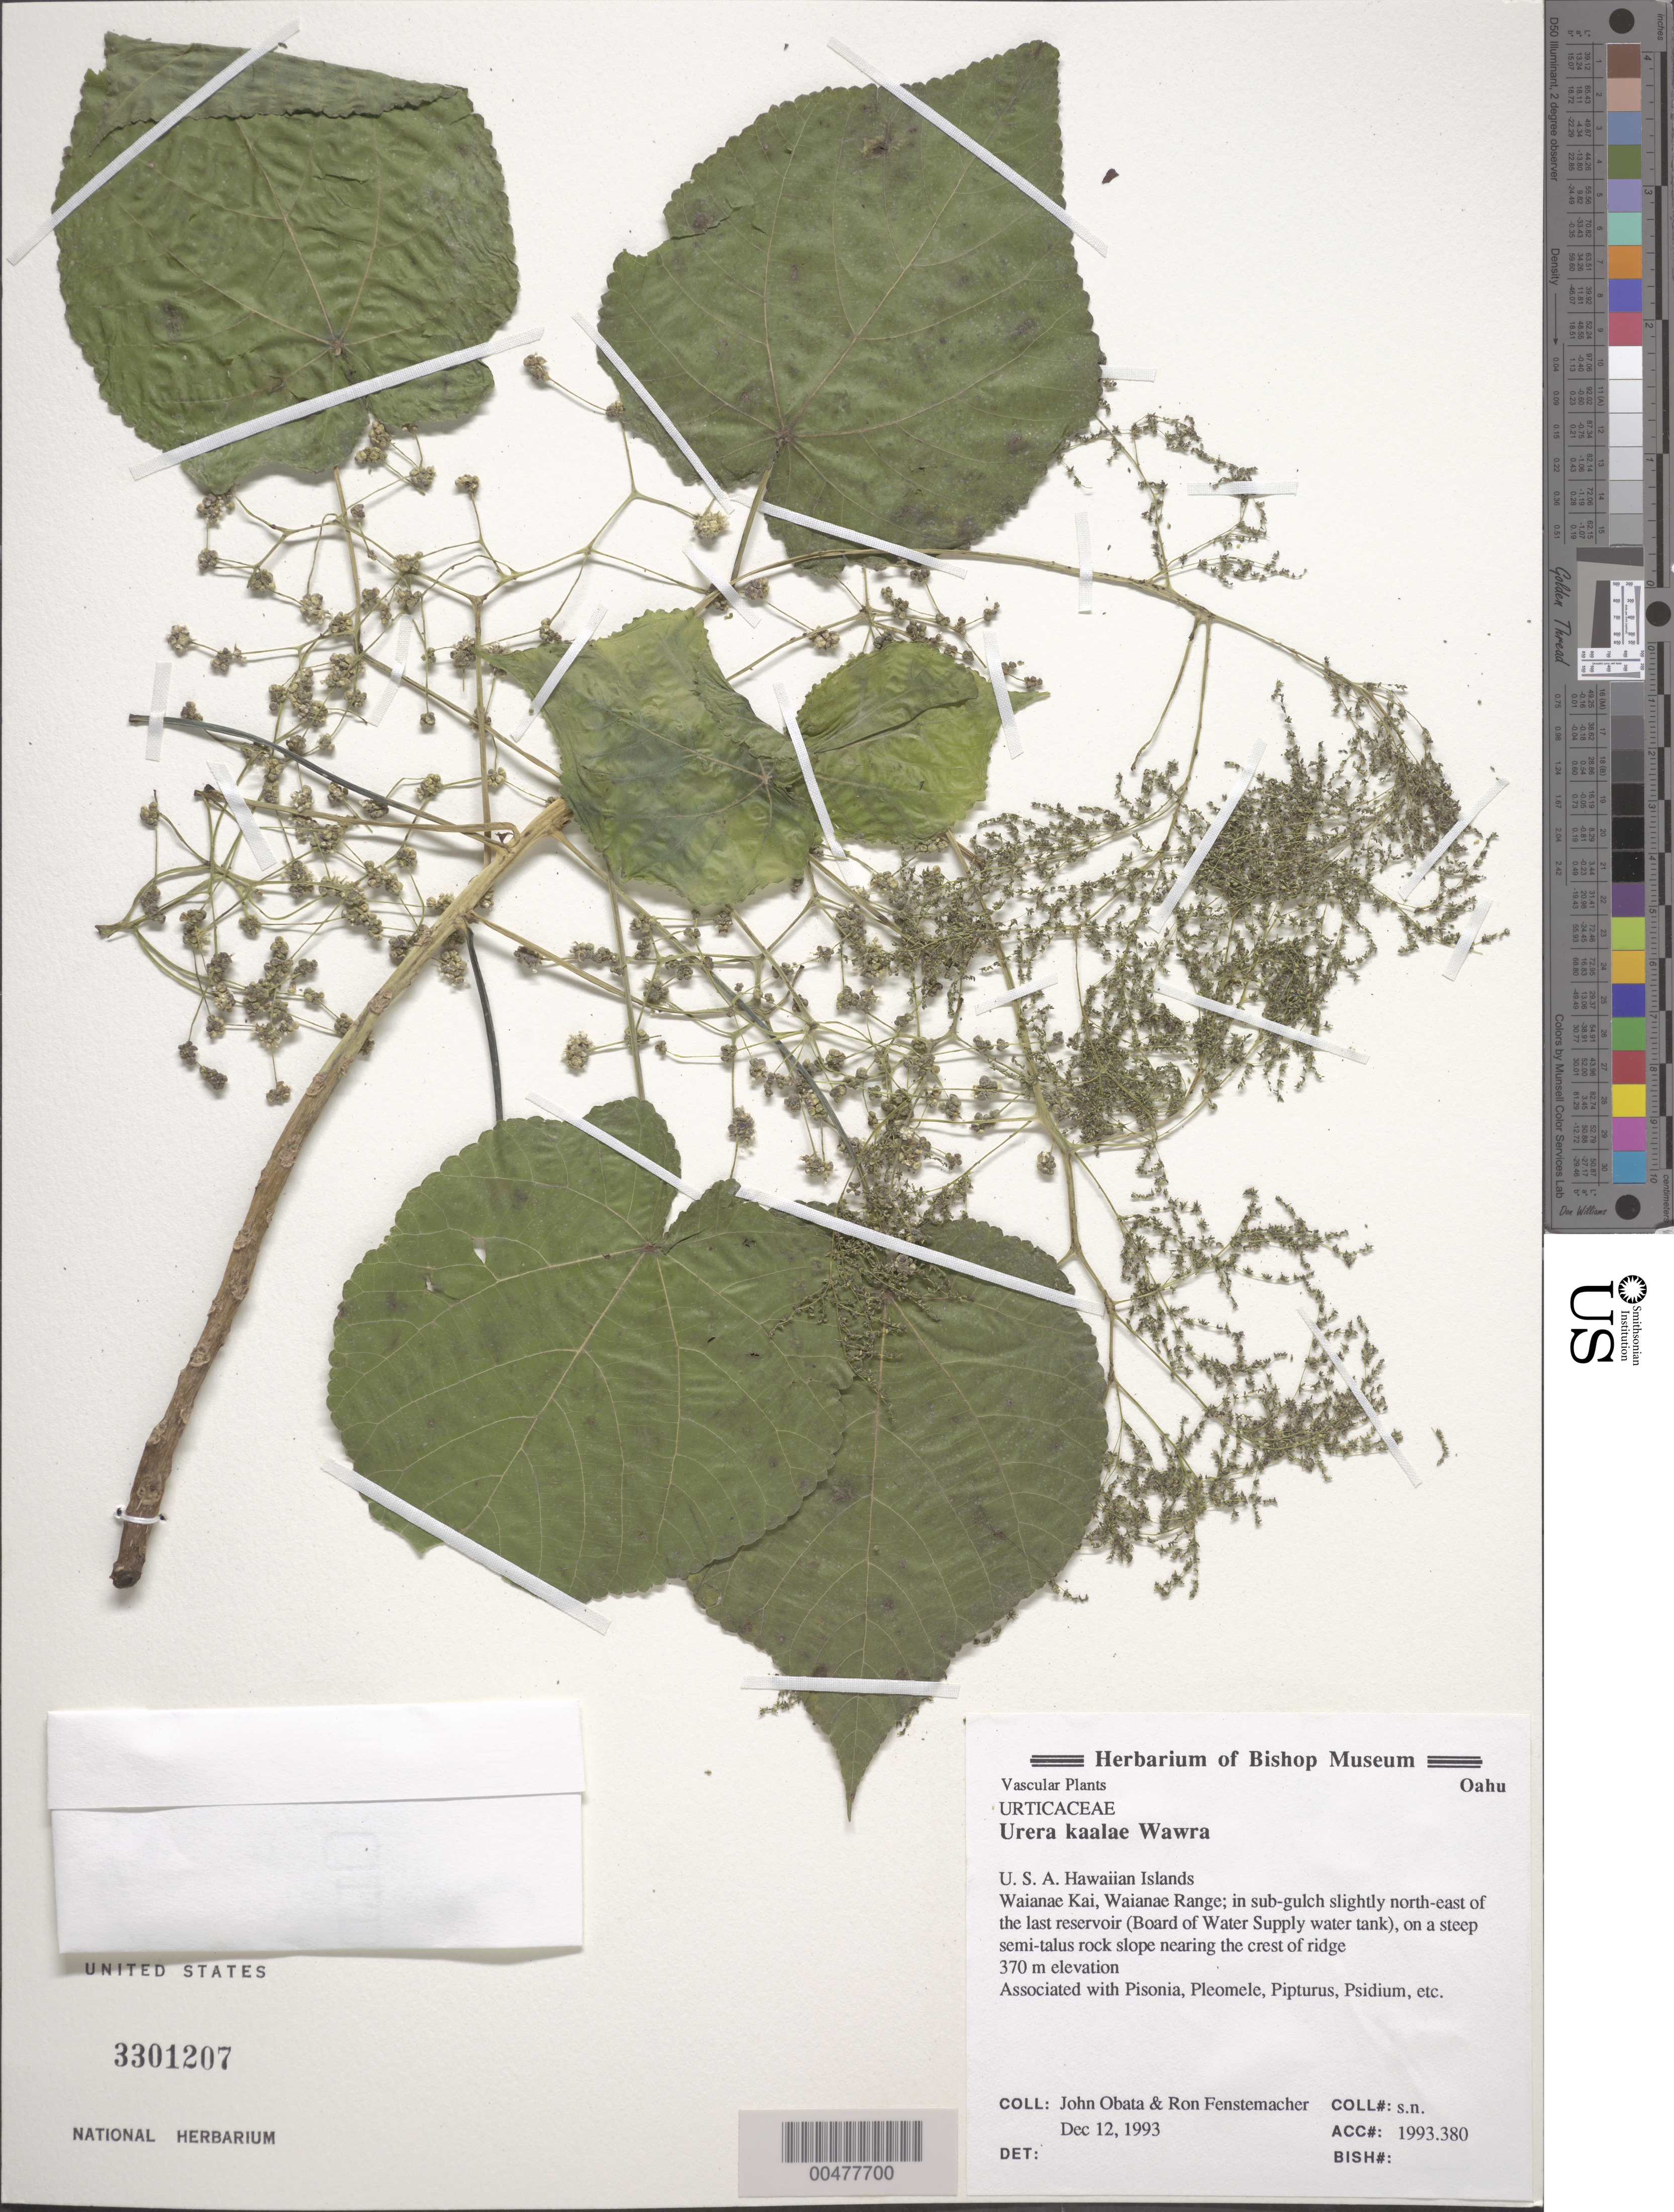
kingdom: Plantae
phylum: Tracheophyta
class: Magnoliopsida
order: Rosales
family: Urticaceae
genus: Urera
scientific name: Urera kaalae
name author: Wawra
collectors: J. Obata & R. Fenstemacher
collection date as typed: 12 Dec 1993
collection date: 1993-12-12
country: United States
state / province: Hawaii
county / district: Honolulu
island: Oahu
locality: Waianae Kai, Waianae Range, slightly NE of the last reservoir (Board of Water Supply water tank)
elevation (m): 370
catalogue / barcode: US 3301207